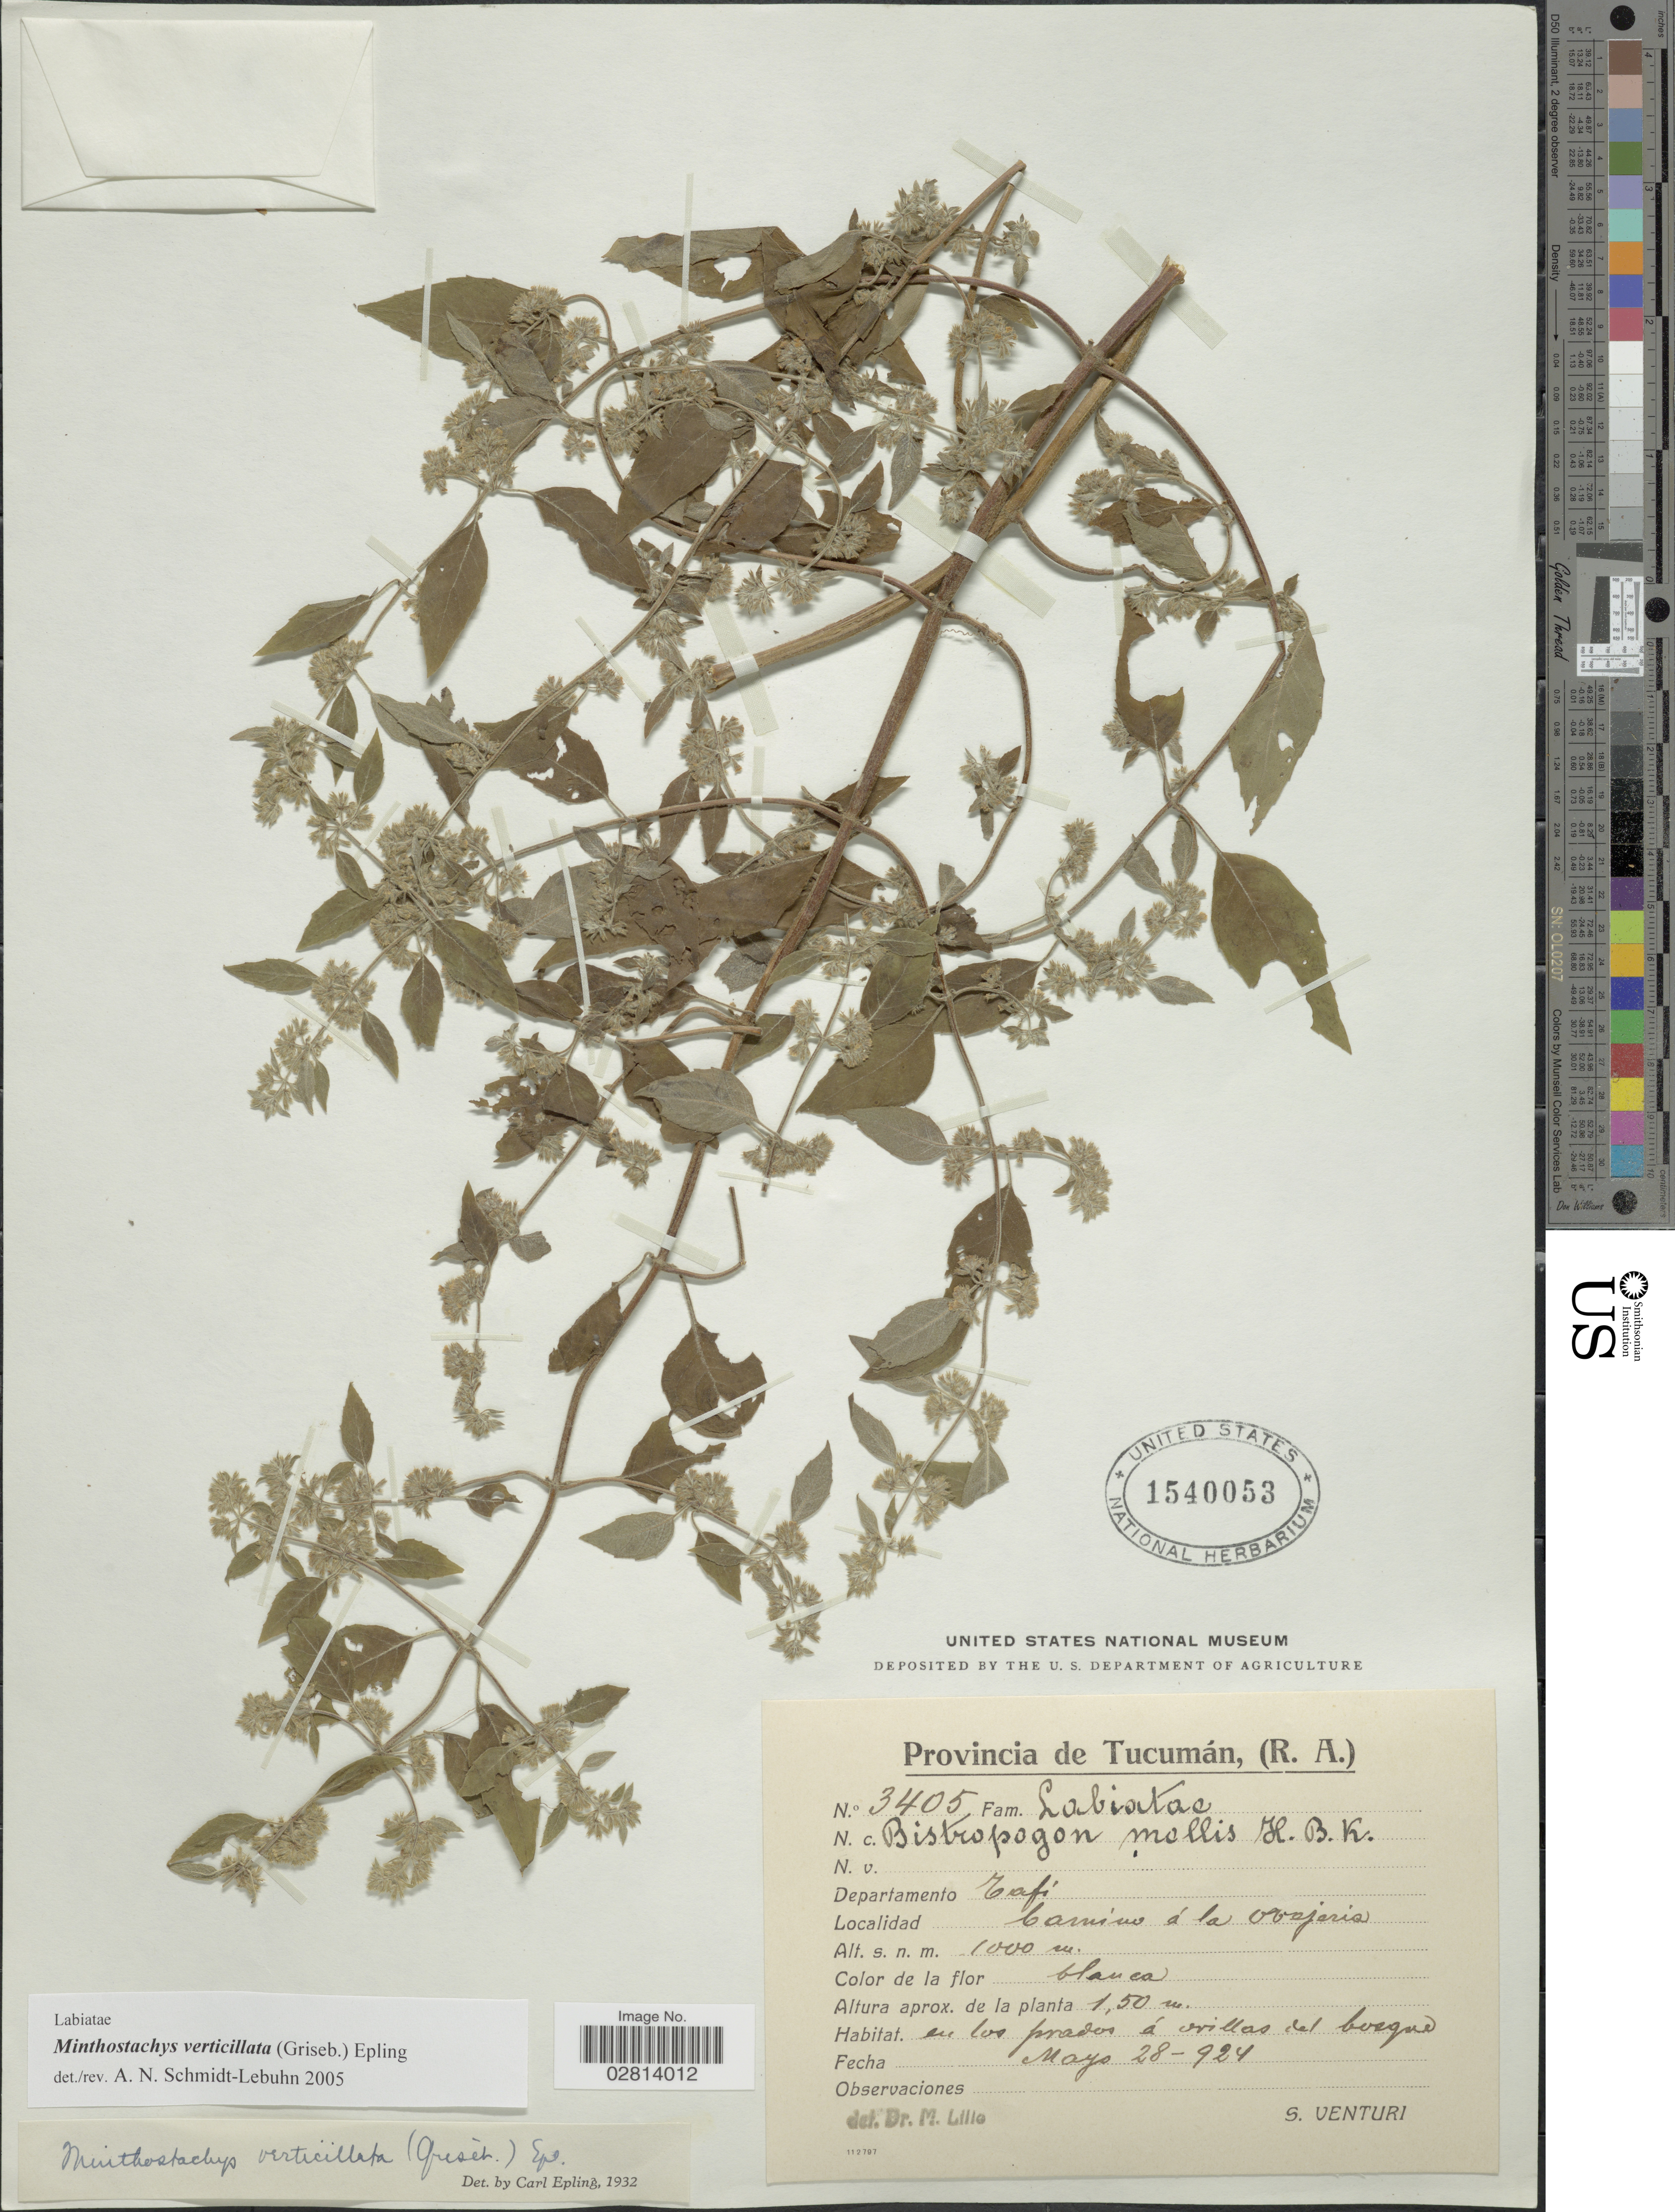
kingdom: Plantae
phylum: Tracheophyta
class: Magnoliopsida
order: Lamiales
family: Lamiaceae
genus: Minthostachys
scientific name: Minthostachys verticillata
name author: (Griseb.) Epling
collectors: S. Venturi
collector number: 3405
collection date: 1924-05-28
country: Argentina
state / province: Tucuman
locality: Provincia de Tucuman, (R.A.) Departamento Tafi, Camino á la Ovejeria.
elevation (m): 1000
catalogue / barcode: US 1540053